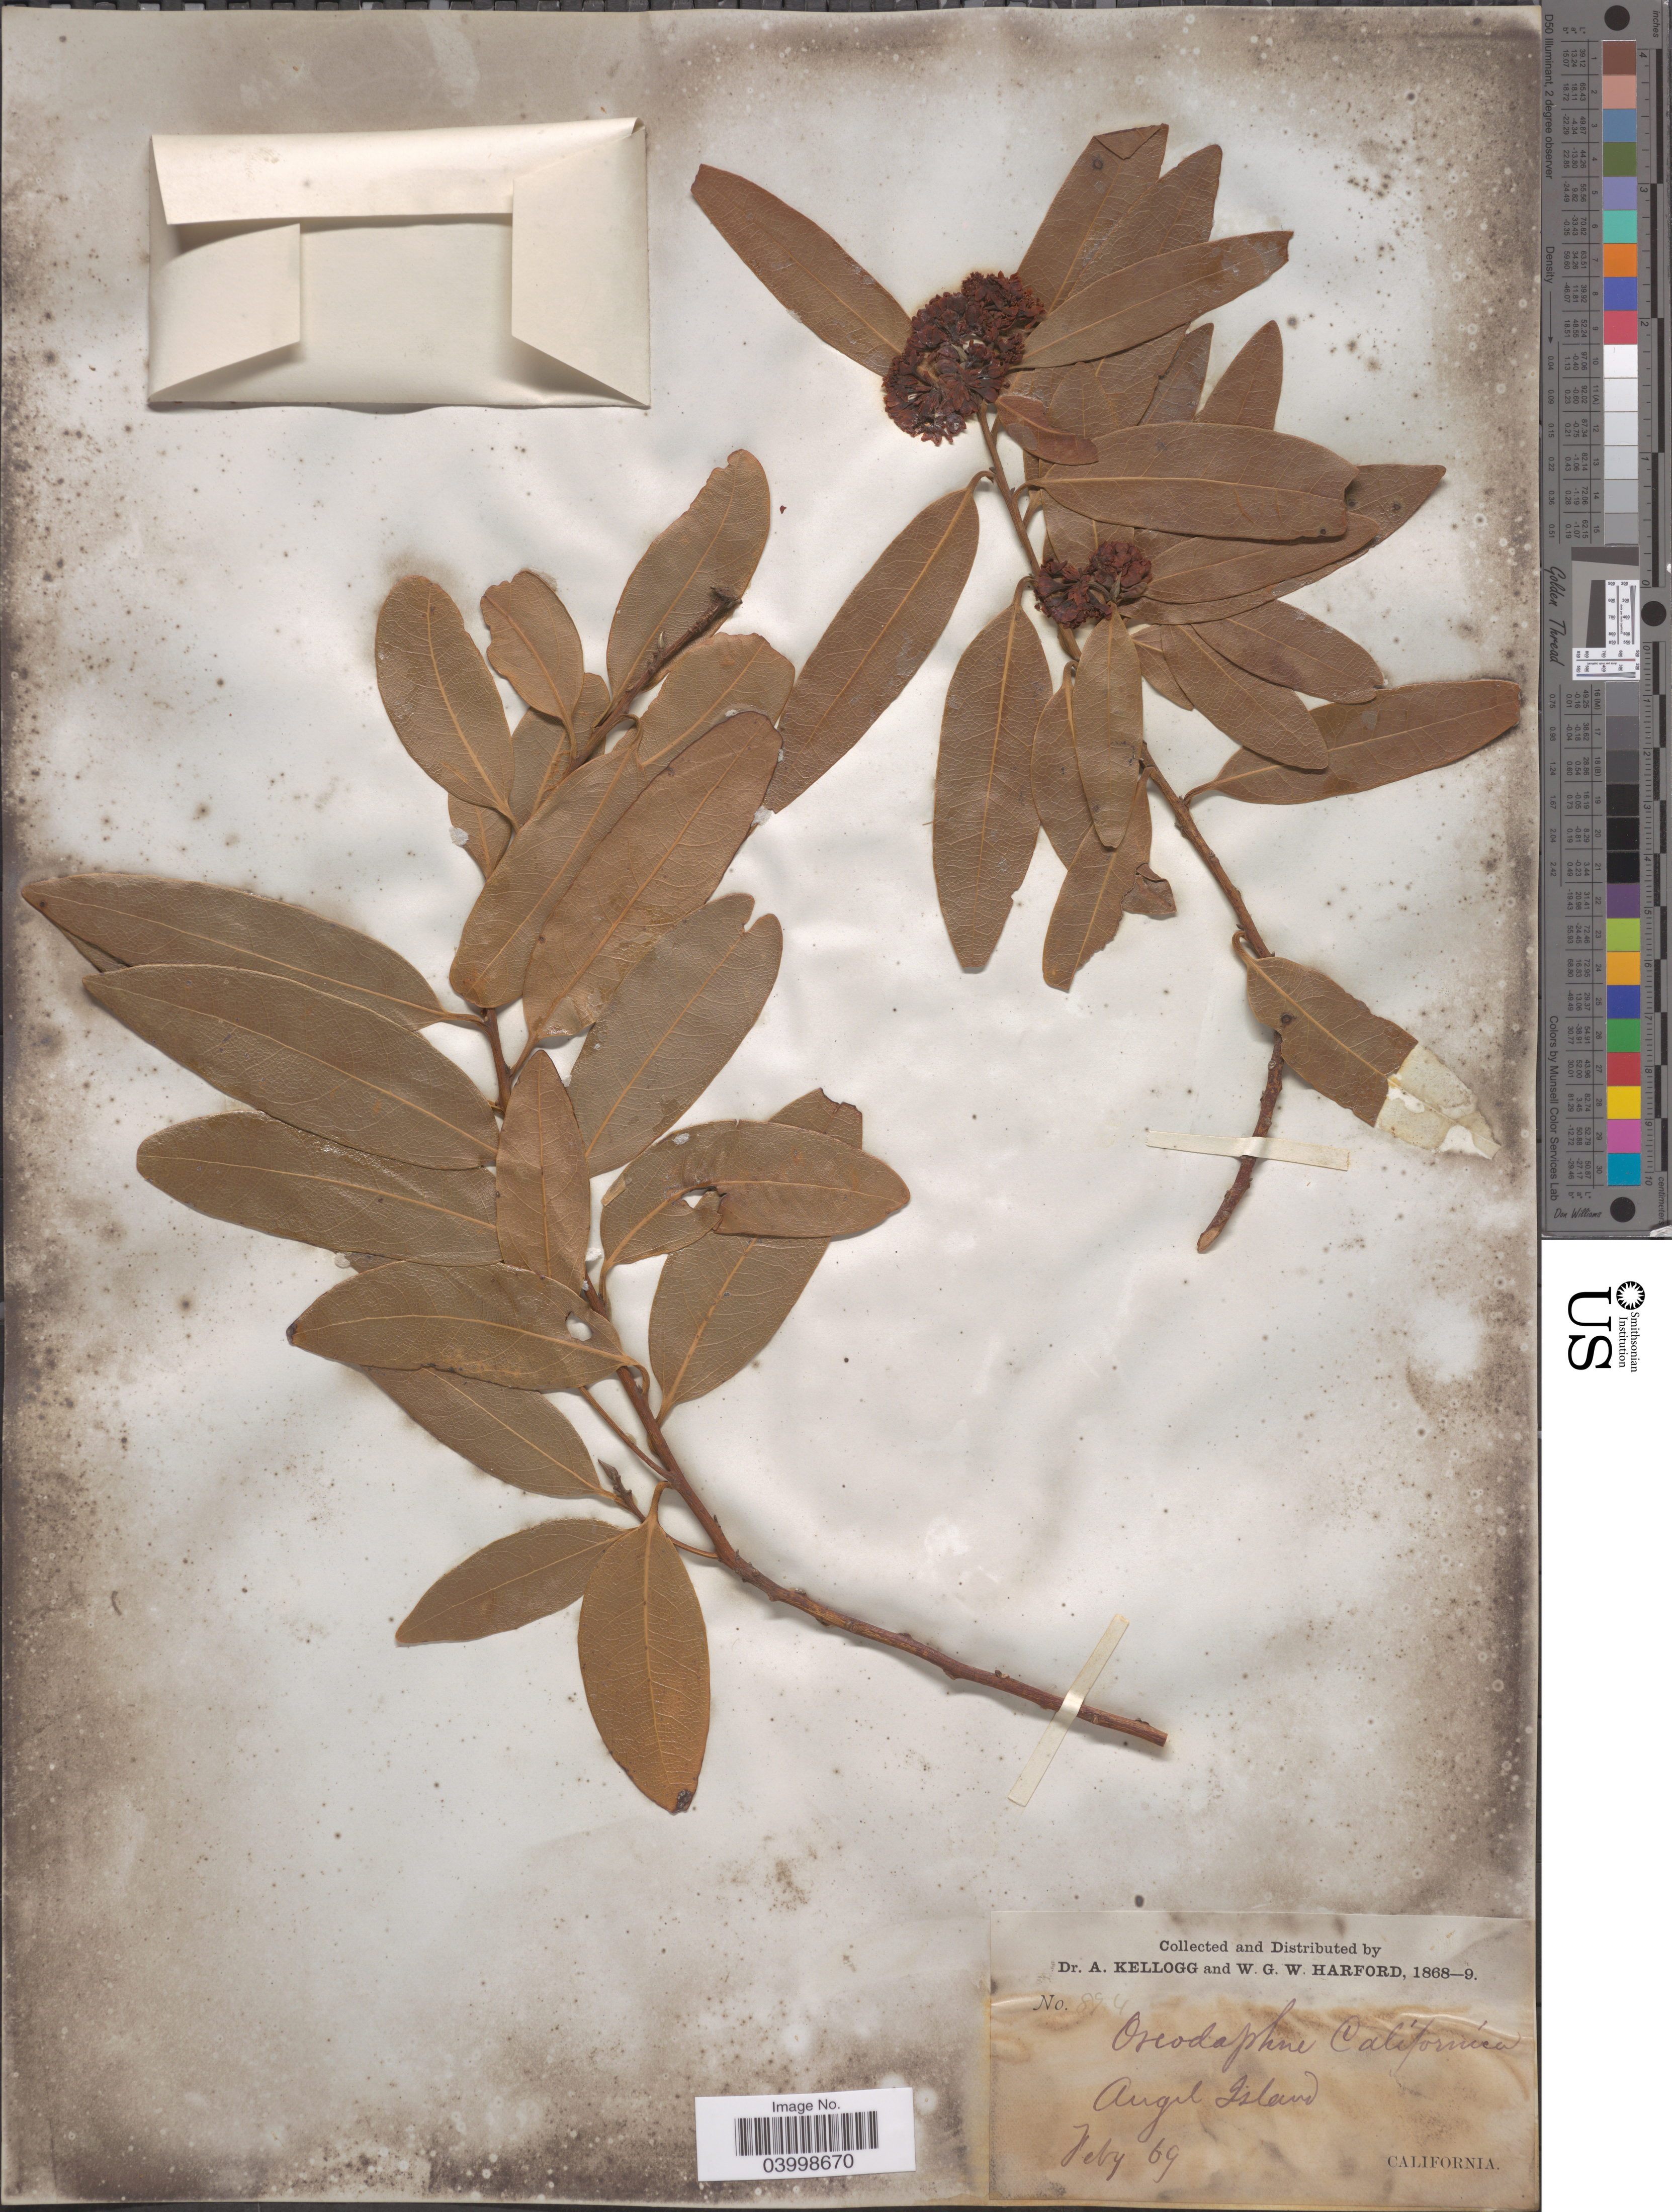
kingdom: Plantae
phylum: Tracheophyta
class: Magnoliopsida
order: Laurales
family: Lauraceae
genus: Umbellularia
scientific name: Umbellularia californica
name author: (Hook. & Arn.) Nutt.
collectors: A. Kellogg & W. G. W. Harford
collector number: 894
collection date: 1969-02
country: United States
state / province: California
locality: Angel Island.